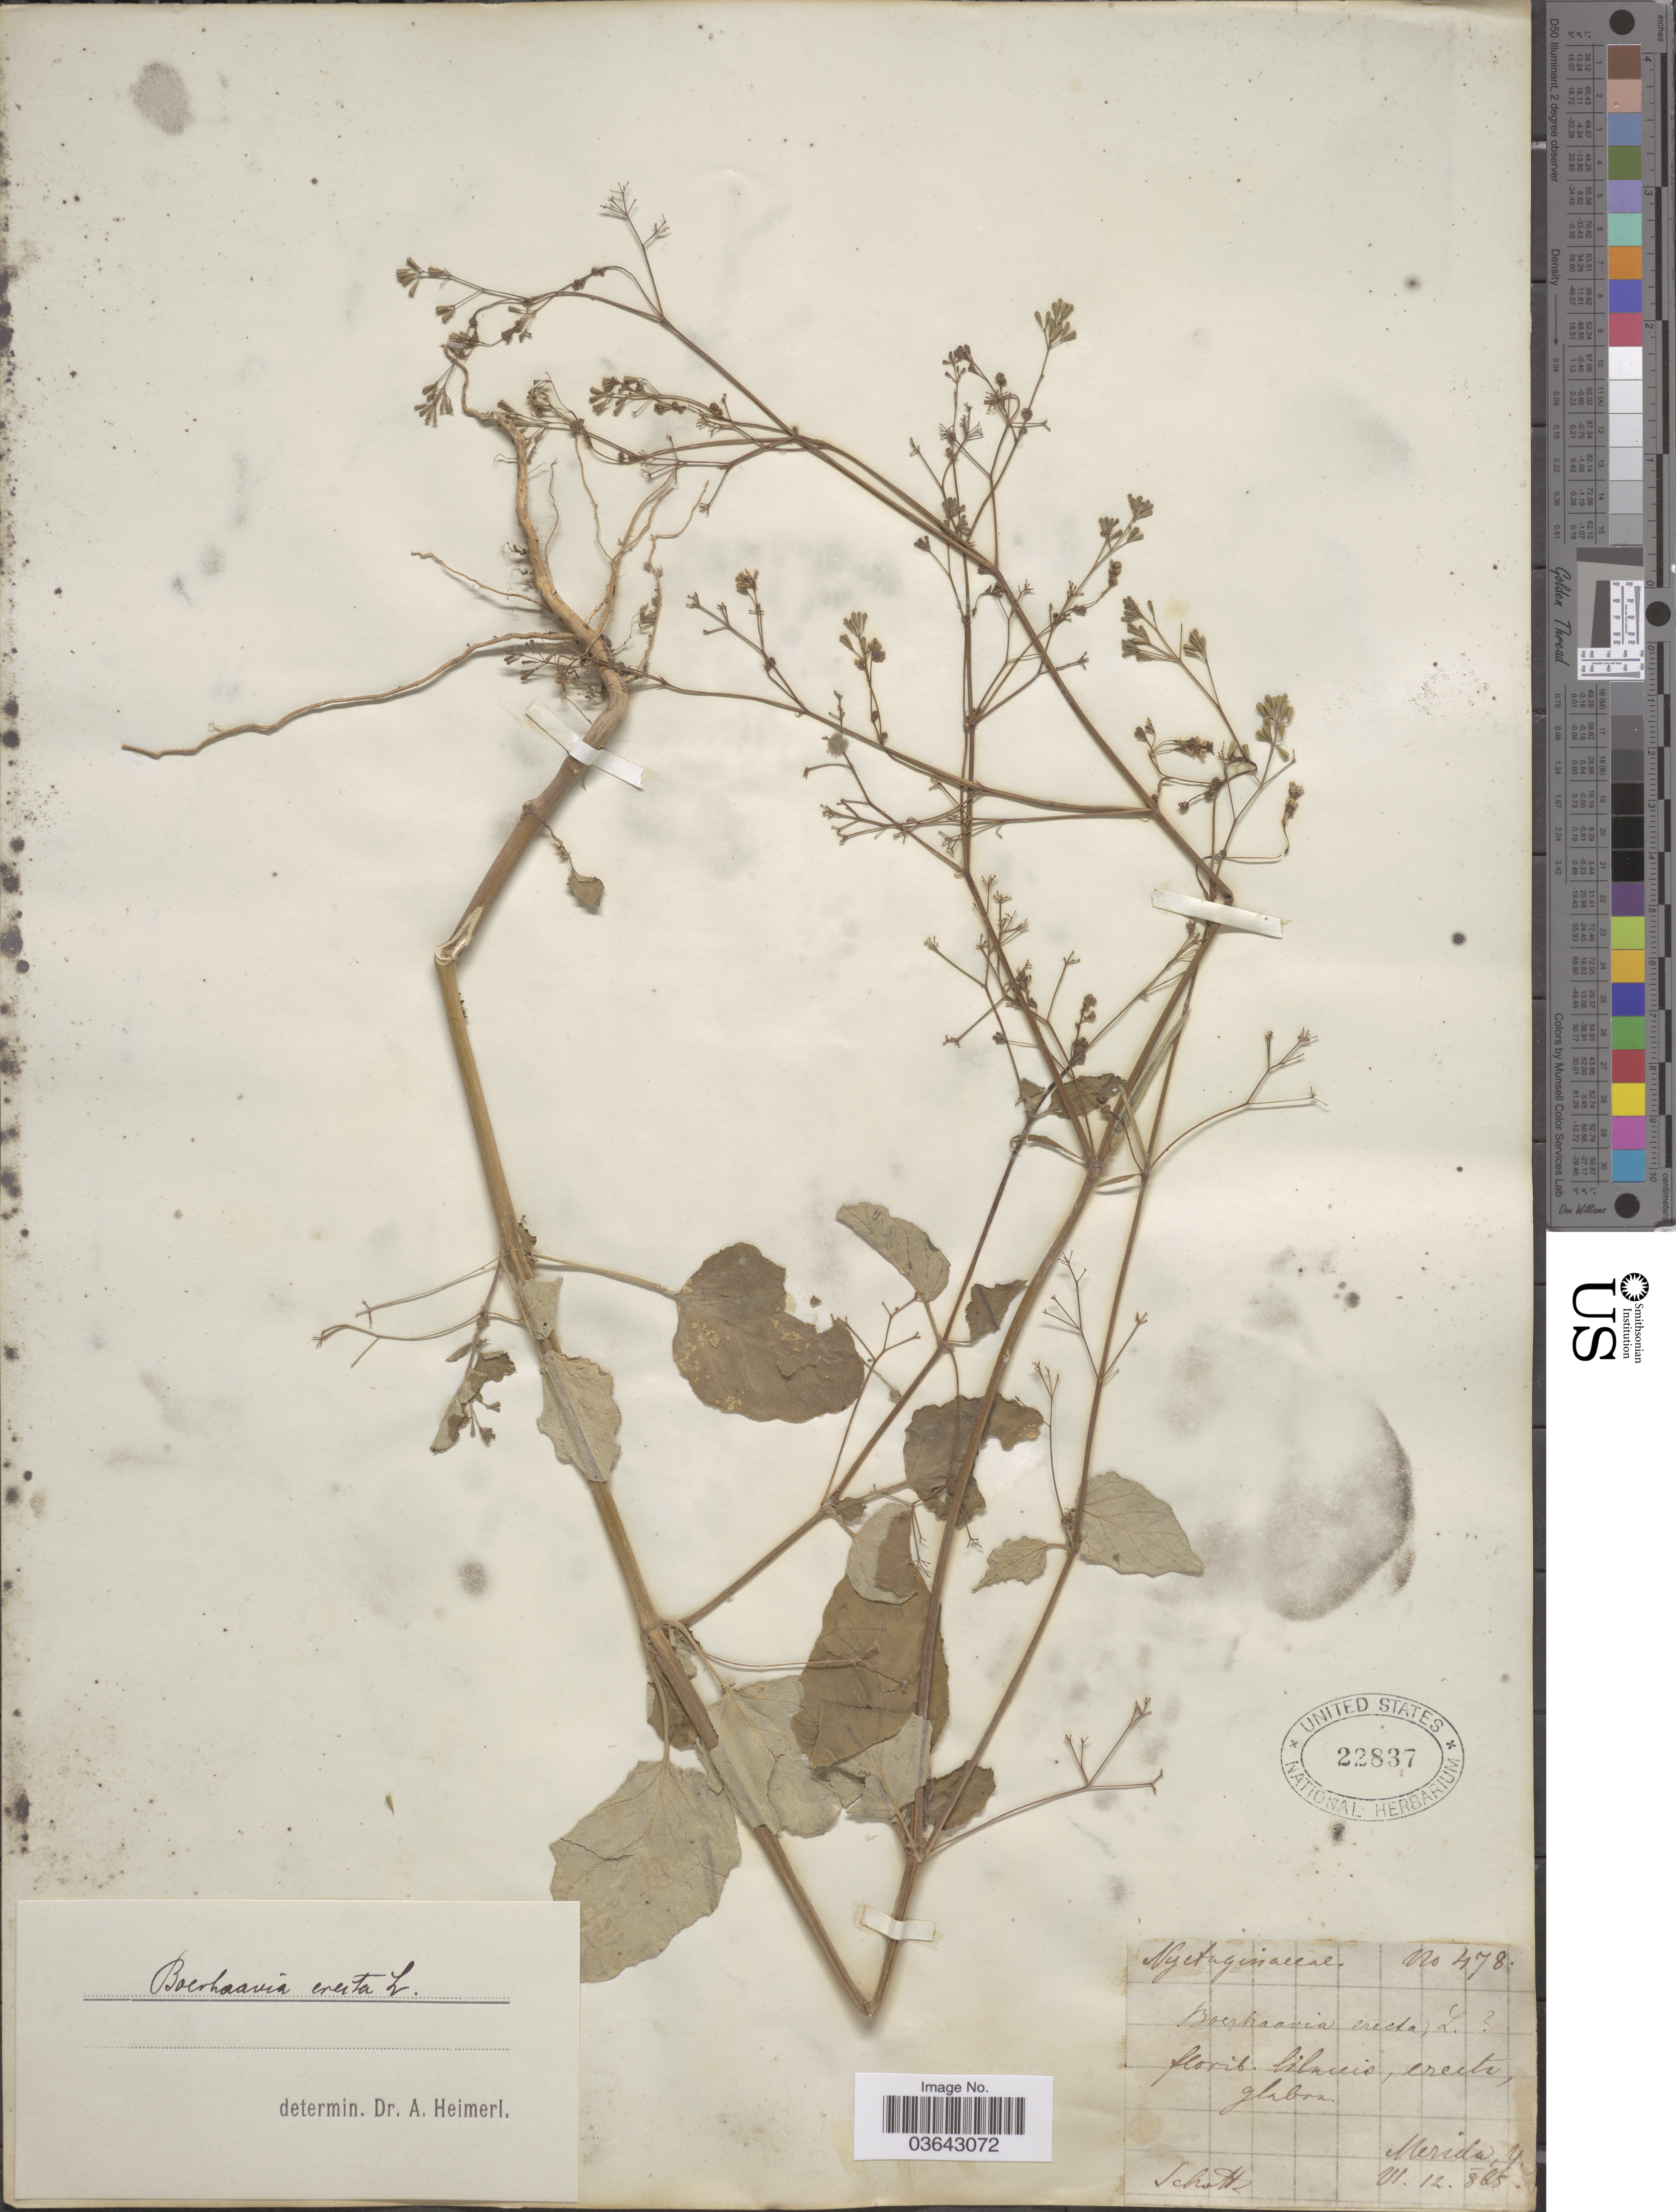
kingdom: Plantae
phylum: Tracheophyta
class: Magnoliopsida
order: Caryophyllales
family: Nyctaginaceae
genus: Boerhavia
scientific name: Boerhavia erecta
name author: L.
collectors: -. Schottz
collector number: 478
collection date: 1865-06-12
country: Mexico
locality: Merida, Y.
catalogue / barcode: US 22837